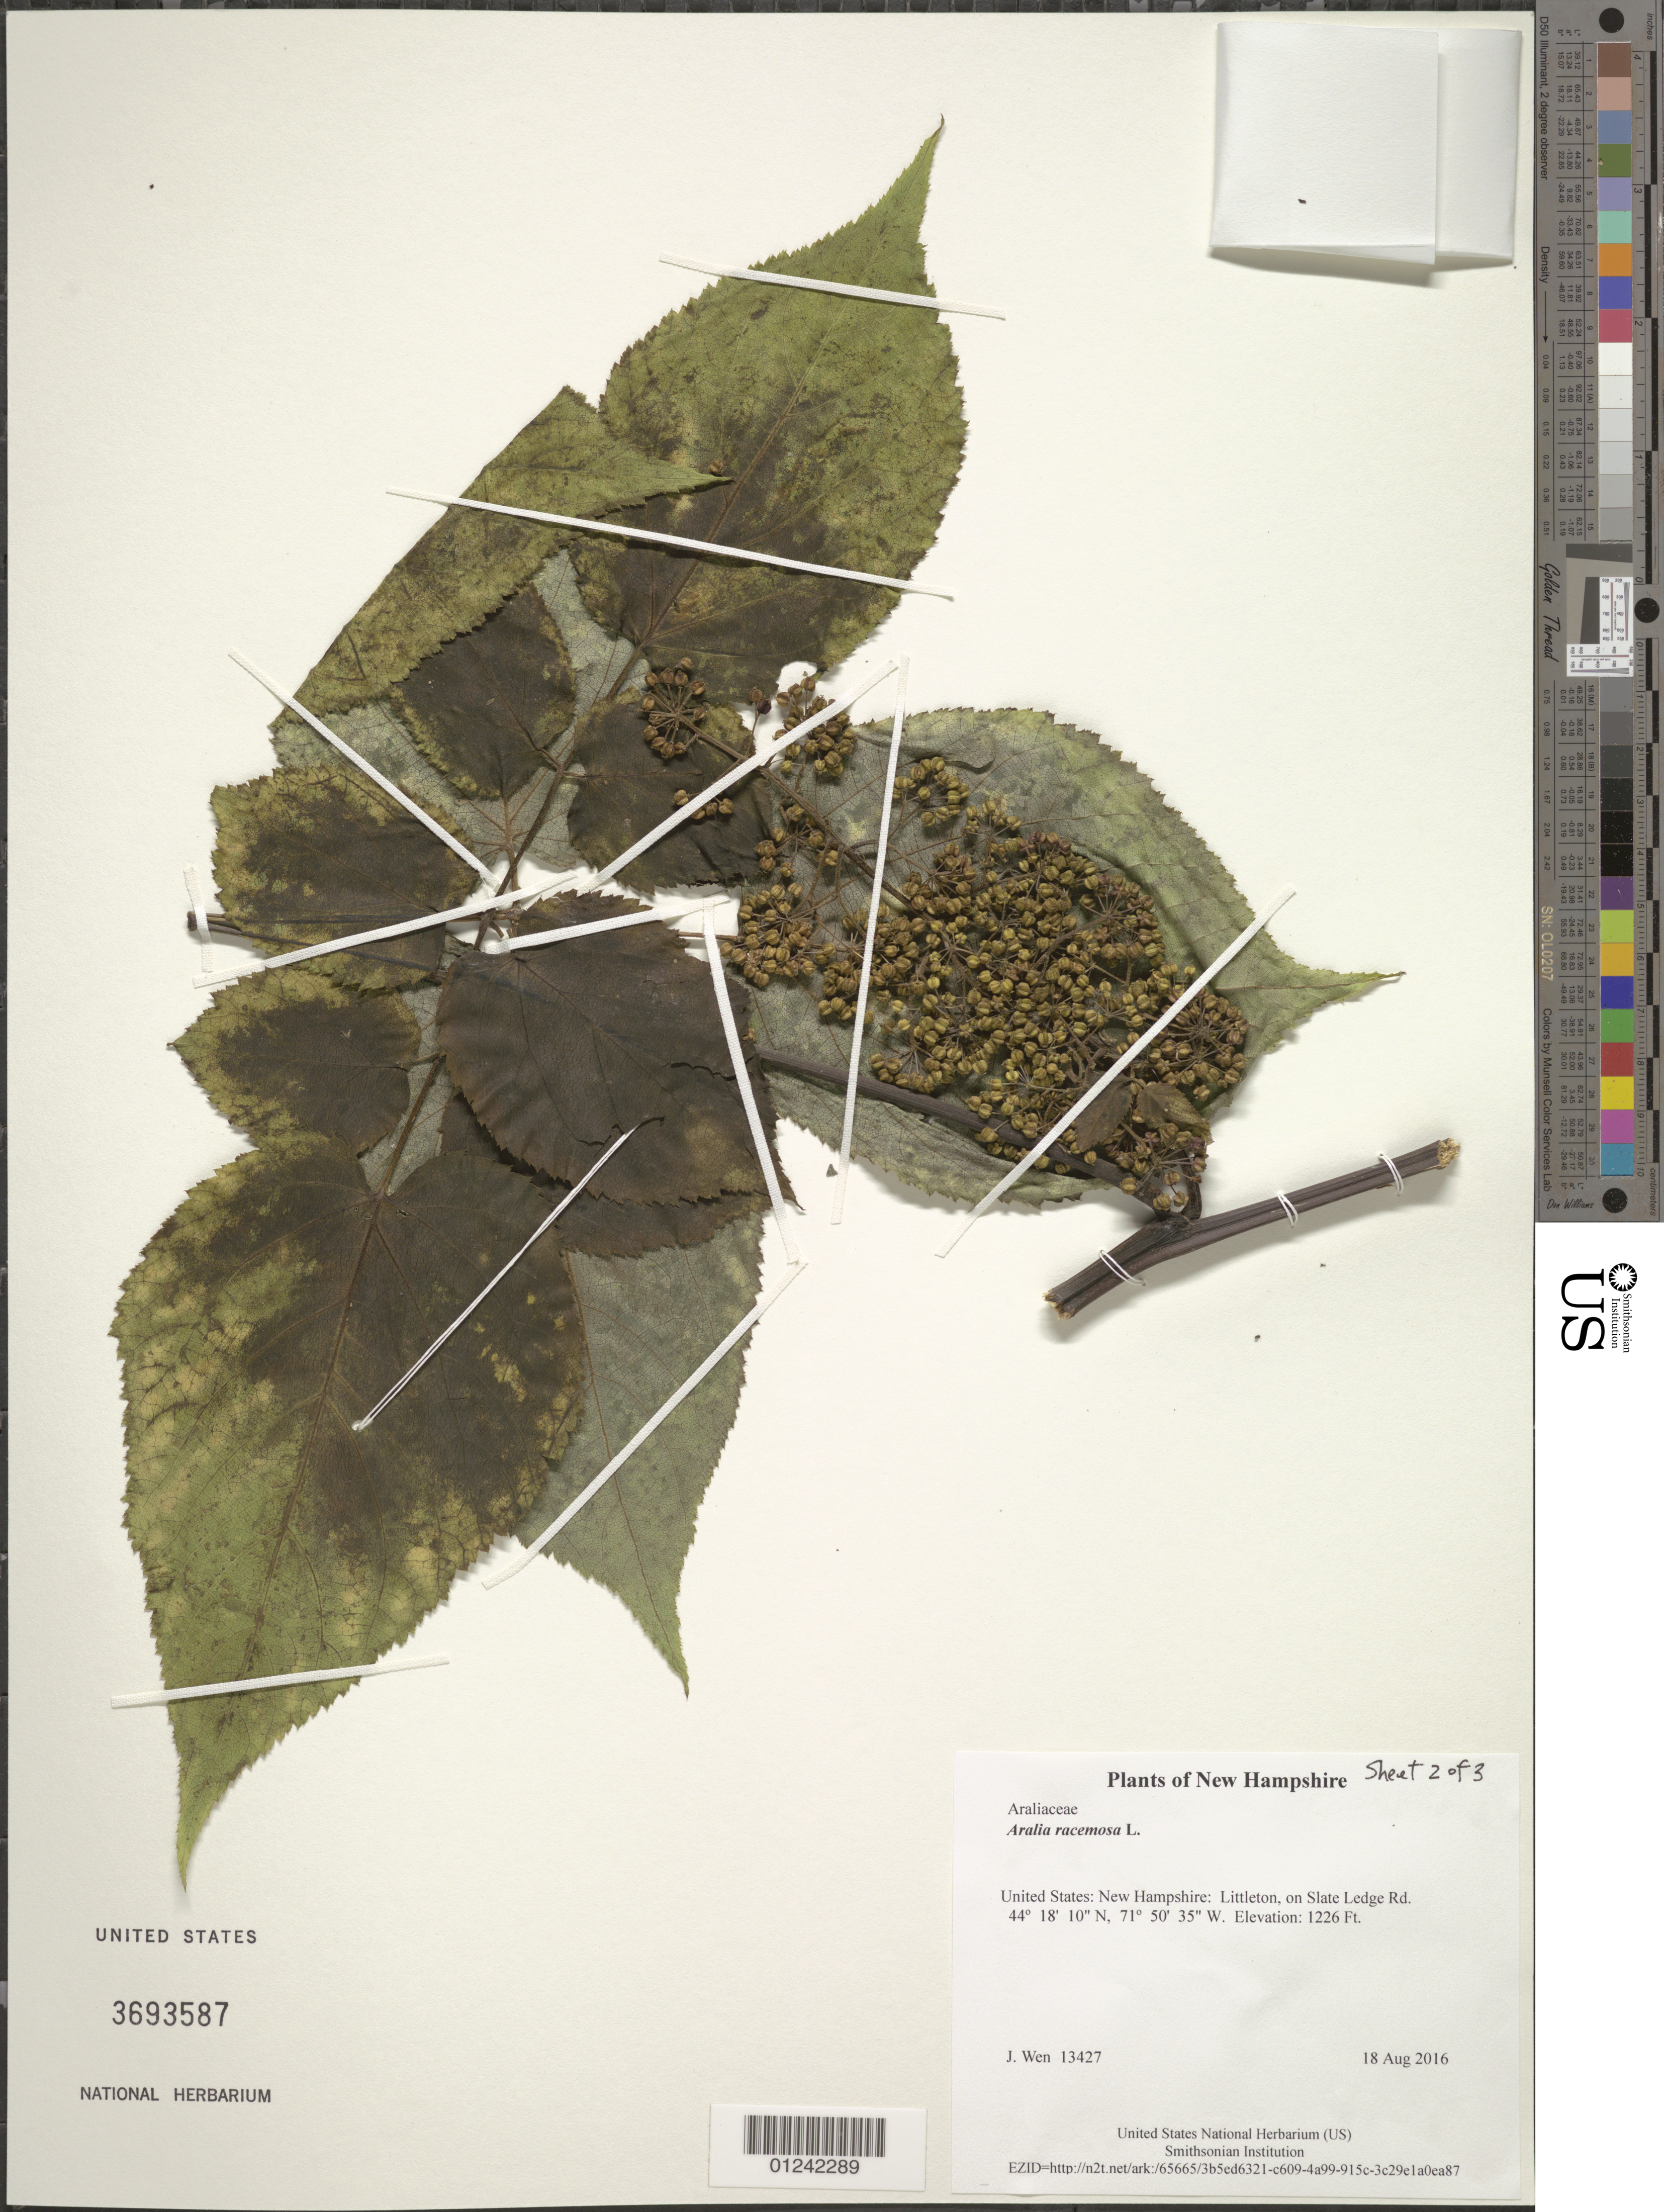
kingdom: Plantae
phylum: Tracheophyta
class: Magnoliopsida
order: Apiales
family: Araliaceae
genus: Aralia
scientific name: Aralia racemosa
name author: L.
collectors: J. Wen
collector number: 13427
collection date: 2016-08-18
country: United States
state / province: New Hampshire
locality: Littleton, on Slate Ledge Rd.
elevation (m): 374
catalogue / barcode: US 3693587